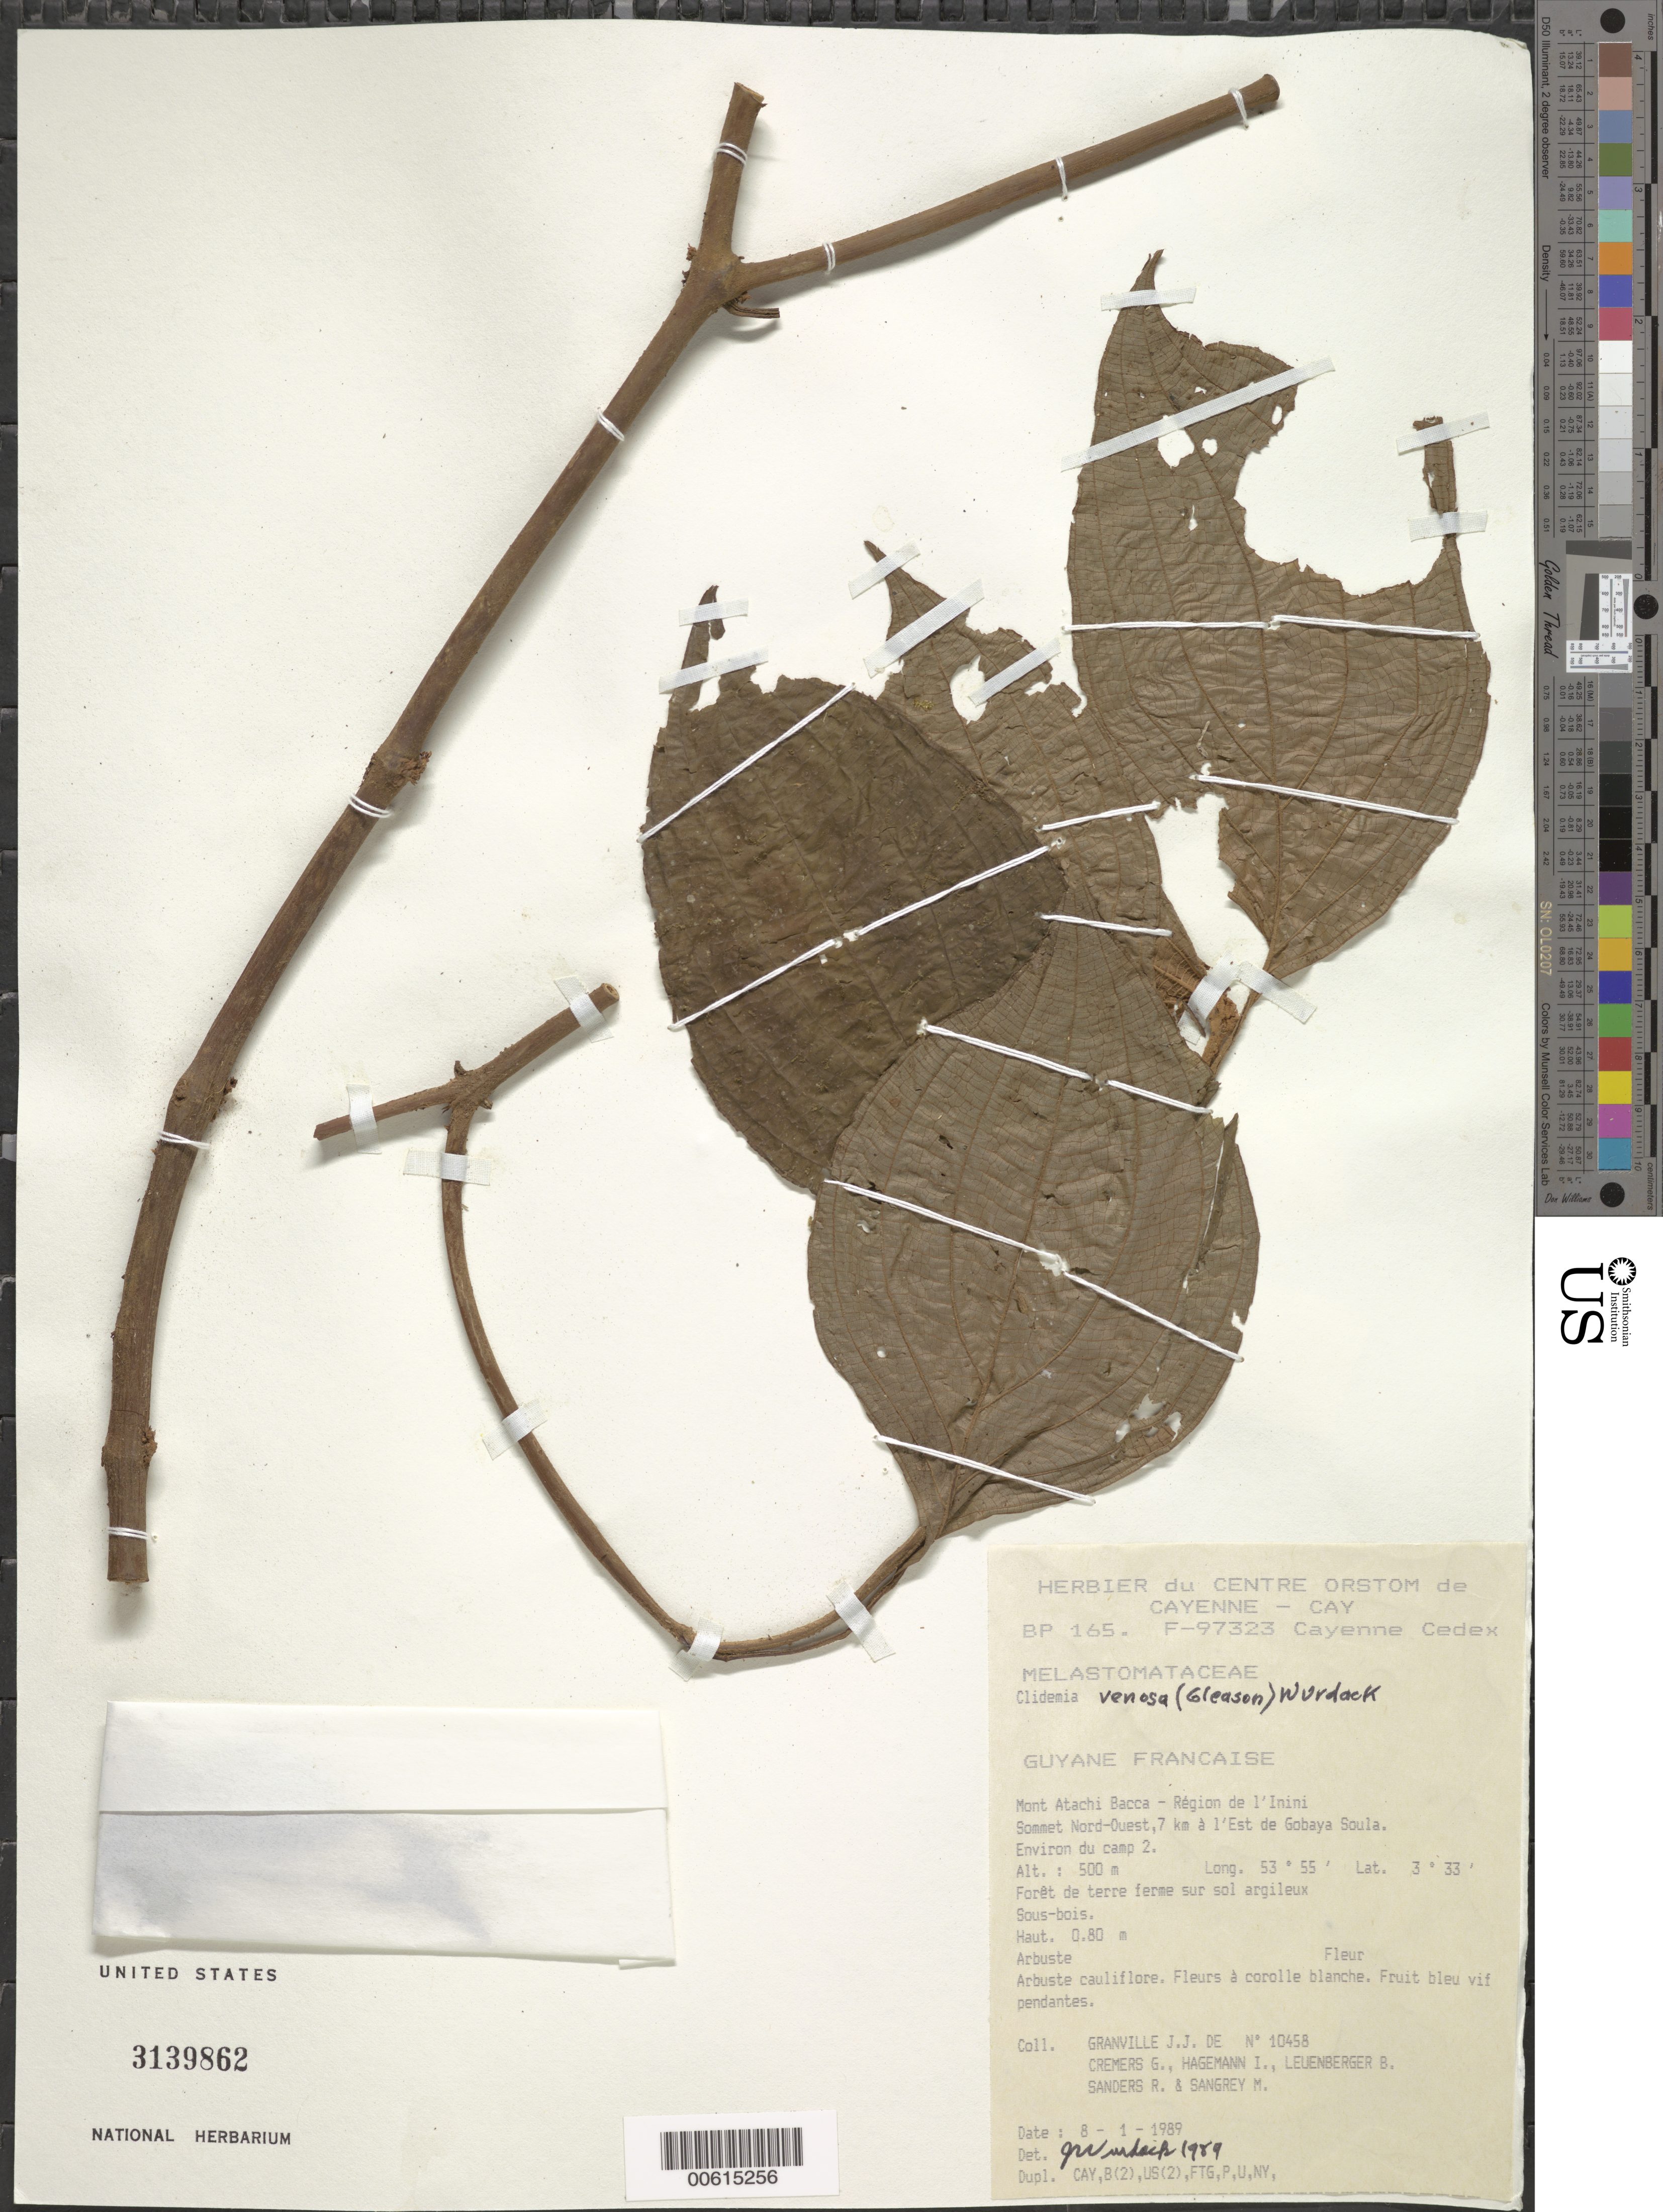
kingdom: Plantae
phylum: Tracheophyta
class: Magnoliopsida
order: Myrtales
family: Melastomataceae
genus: Clidemia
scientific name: Clidemia venosa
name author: (Gleason) Wurdack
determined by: Wurdack, John J., (US), US (UNITED STATES)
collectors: J.-J. de Granville, G. Cremers, J. Hagemann, B. E. Leuenberger & M. S. Sangrey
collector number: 10458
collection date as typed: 8-Jan-89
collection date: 1989-01-08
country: French Guiana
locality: Mont Atachi Bacca, région de l'Inini, NW sommet, 7 km E Gobaya Soula, environs du camp 2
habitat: Forêt de terre ferme sur sol argileux. Sous-bois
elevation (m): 500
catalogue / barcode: US 3139862